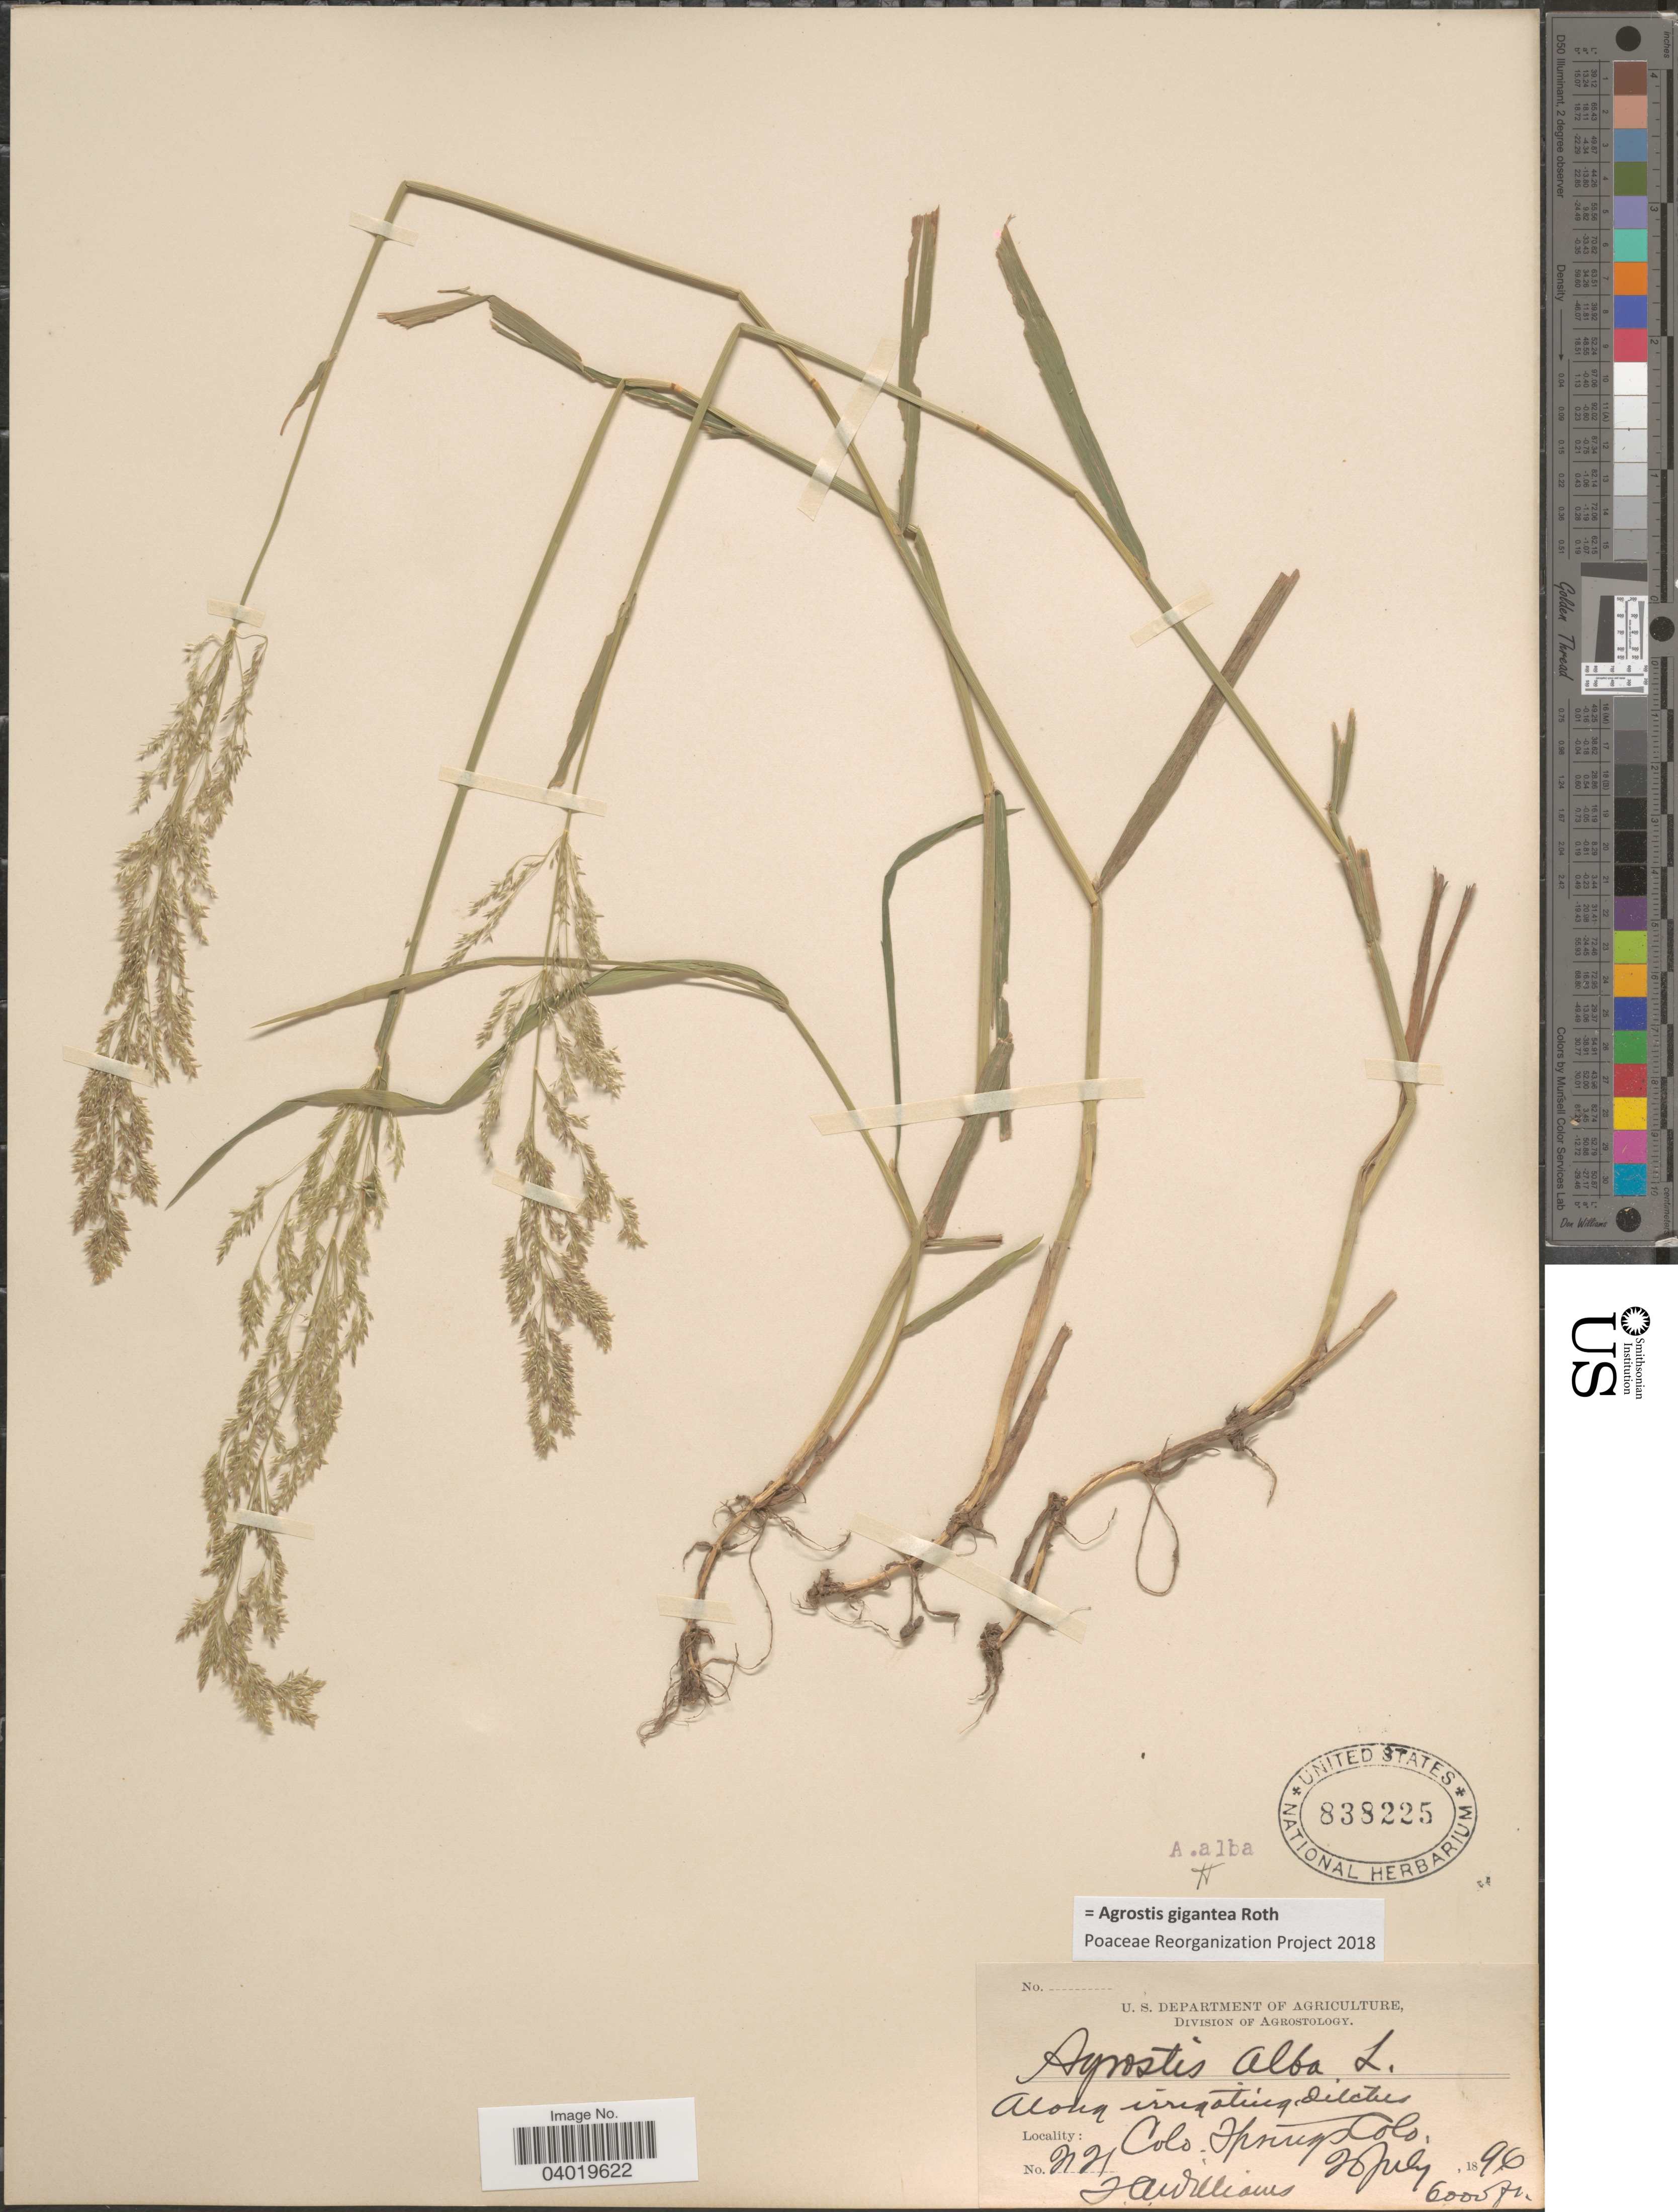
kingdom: Plantae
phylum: Tracheophyta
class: Liliopsida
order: Poales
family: Poaceae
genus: Agrostis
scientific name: Agrostis gigantea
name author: Roth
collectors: T. Williams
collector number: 2121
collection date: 1896-07-20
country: United States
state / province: Colorado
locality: Colo. Springs.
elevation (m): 1829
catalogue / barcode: US 838225